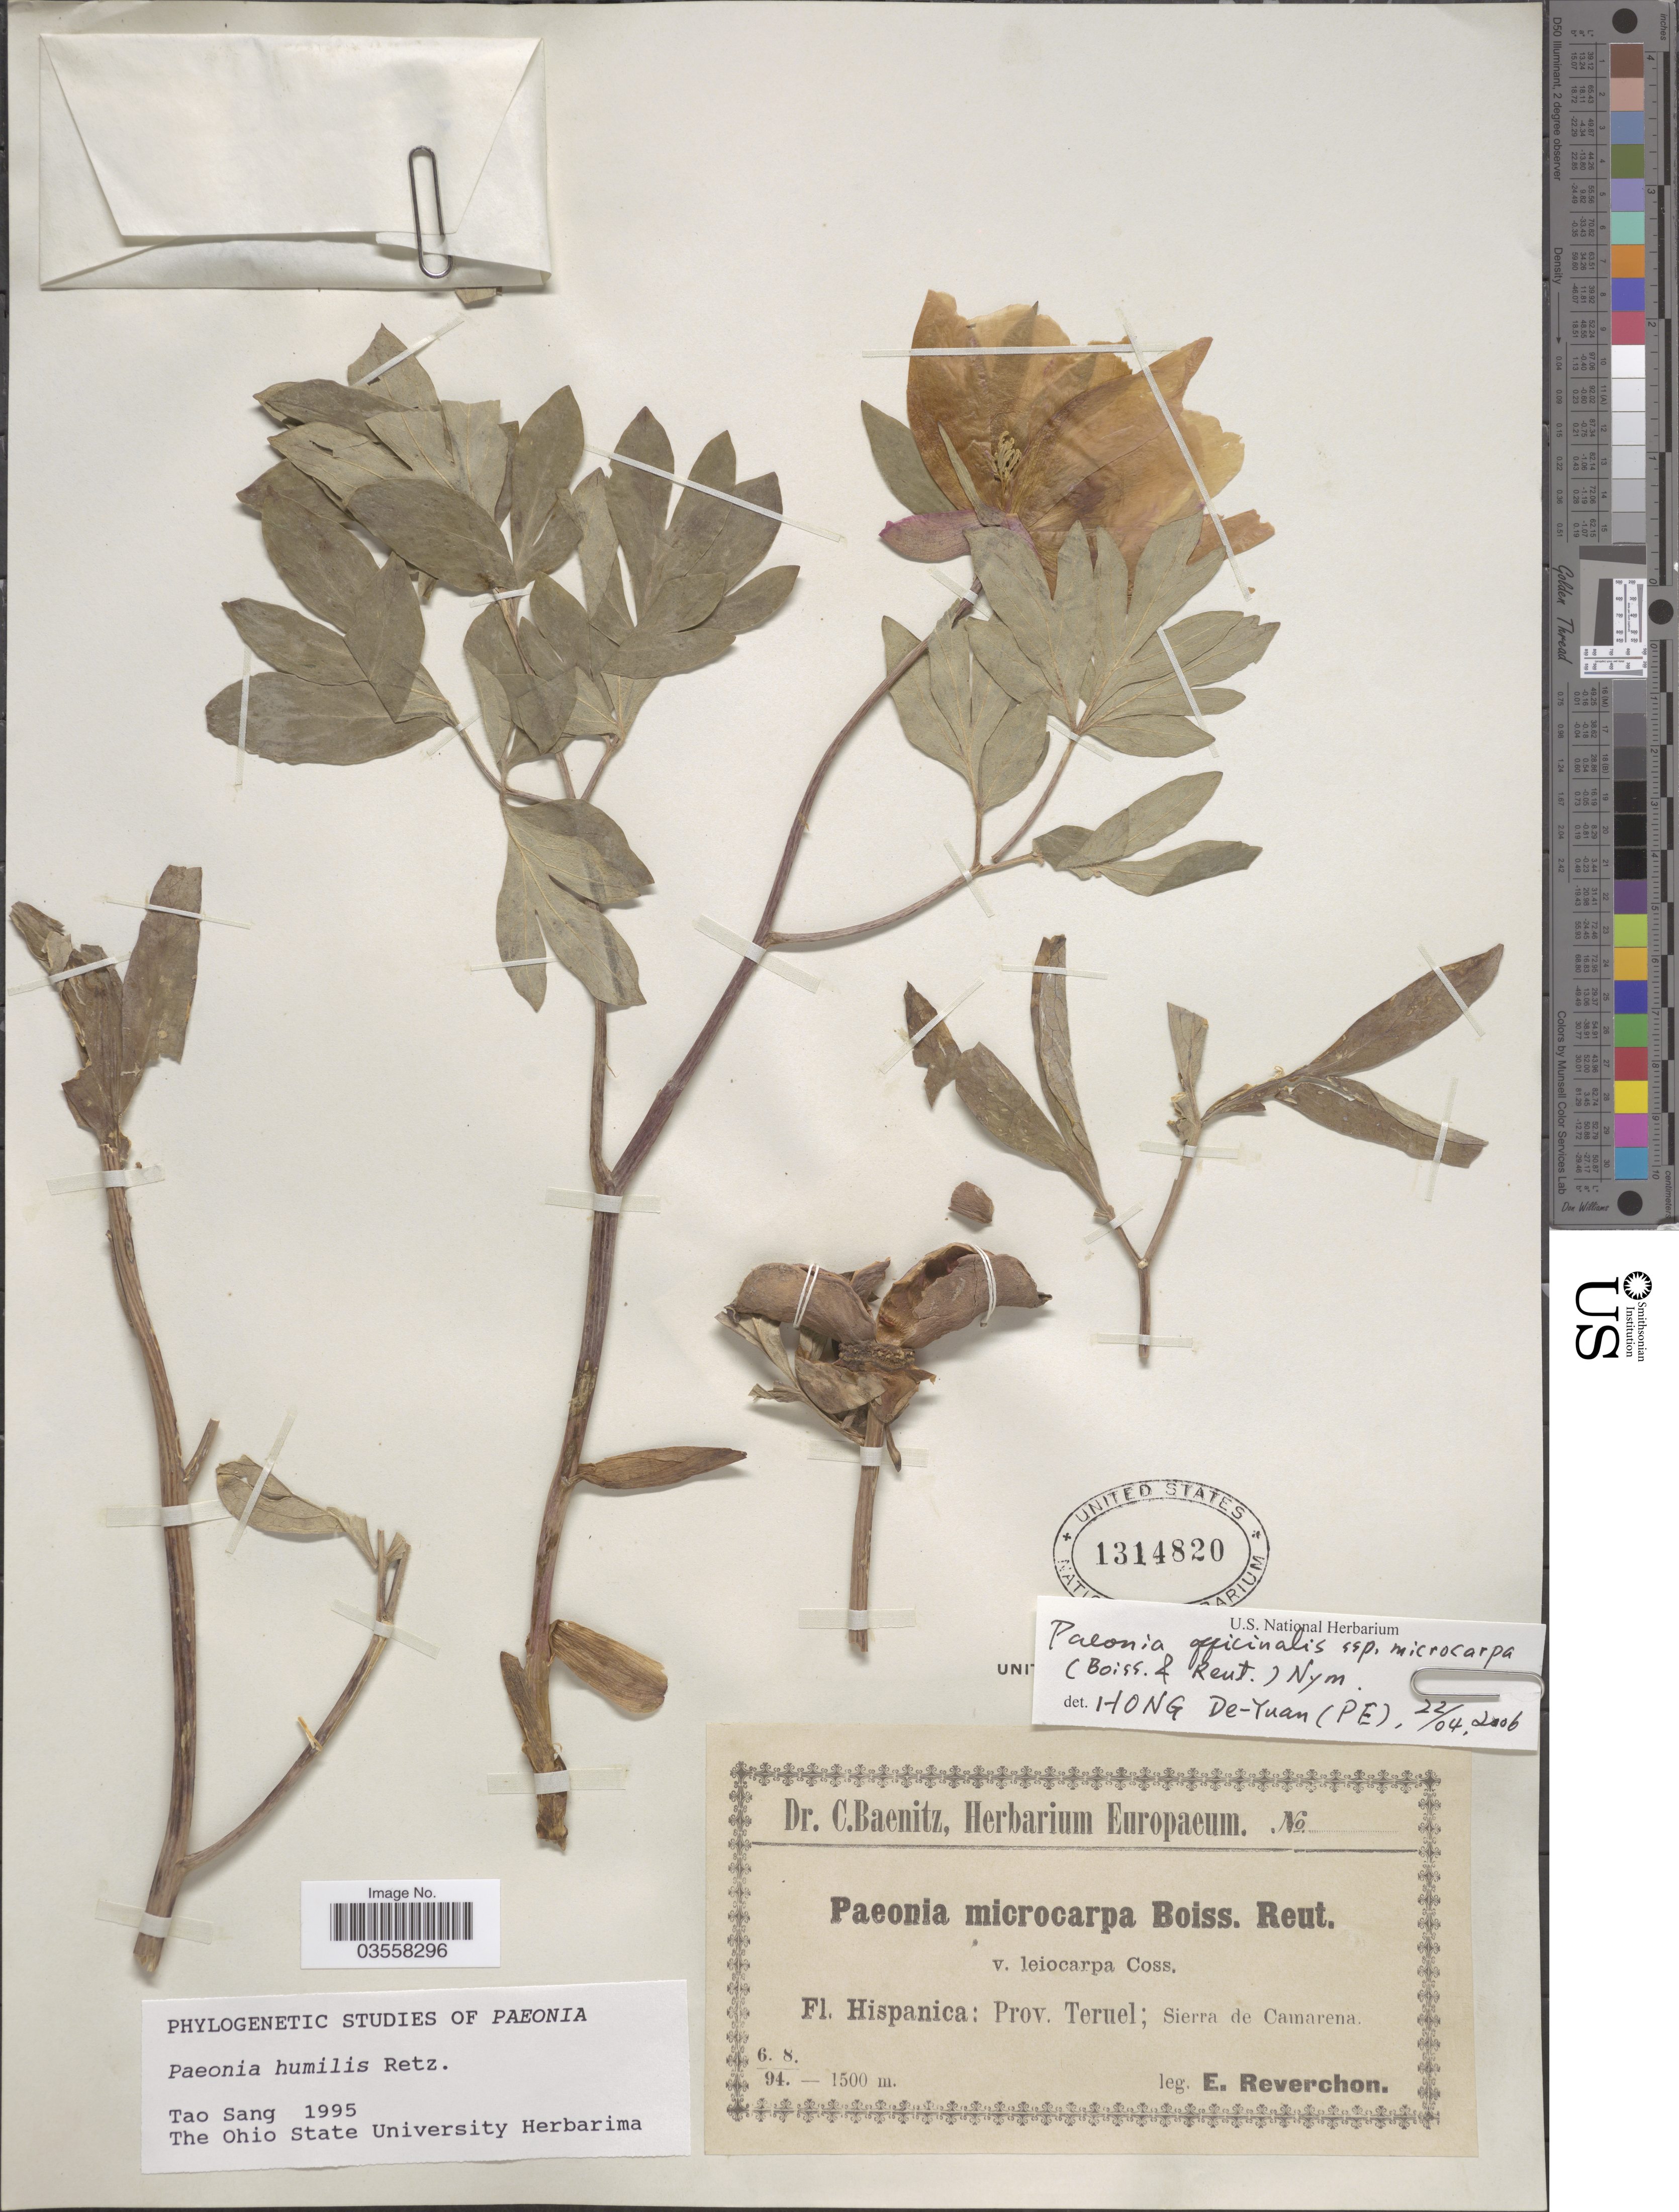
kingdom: Plantae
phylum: Tracheophyta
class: Magnoliopsida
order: Saxifragales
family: Paeoniaceae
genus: Paeonia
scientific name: Paeonia officinalis subsp. microcarpa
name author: (Boiss. & Reut.) Nyman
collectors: E. Reverchon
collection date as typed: Transcribed d/m/y: 6/8/94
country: Spain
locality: Hispanica: Prov. Teruel; Sierra de Camarena.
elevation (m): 1500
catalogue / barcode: US 1314820